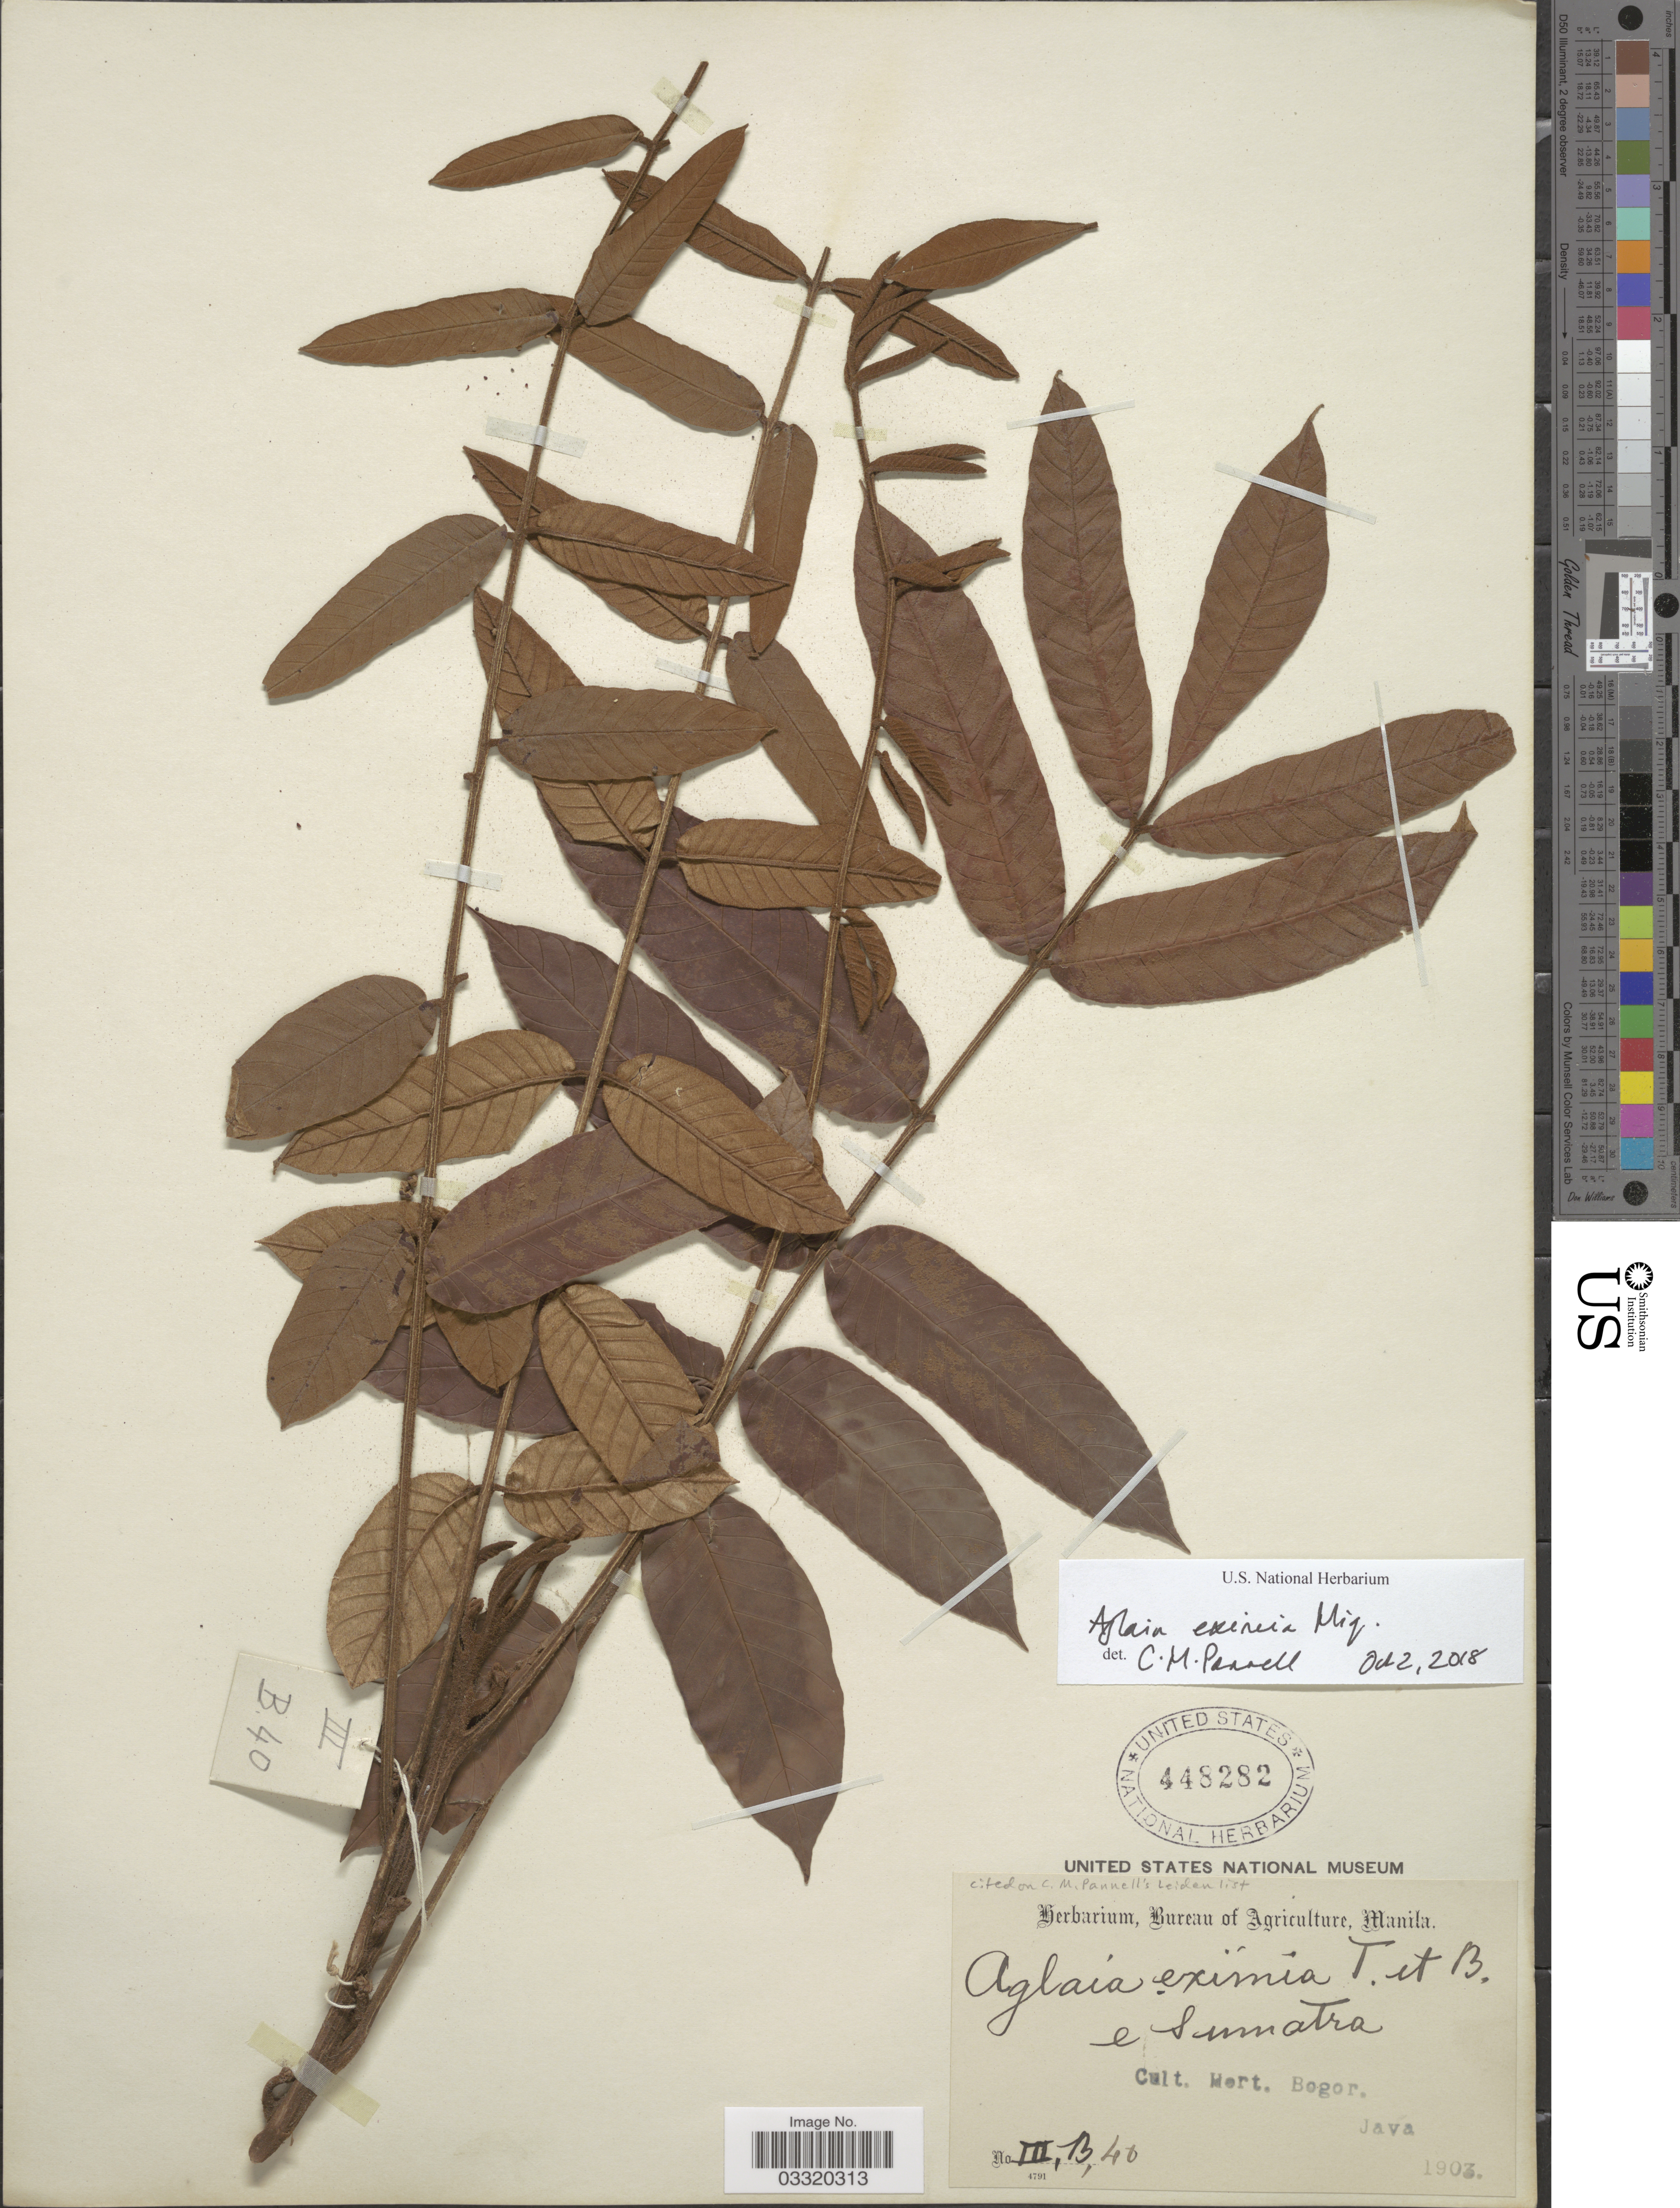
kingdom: Plantae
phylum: Tracheophyta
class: Magnoliopsida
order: Sapindales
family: Meliaceae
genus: Aglaia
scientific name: Aglaia eximia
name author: Miq.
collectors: Ex herb. Bureau of Agriculture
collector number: III, B, 46*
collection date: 1903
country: Indonesia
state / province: Java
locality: Hort. Bogor.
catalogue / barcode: US 448282